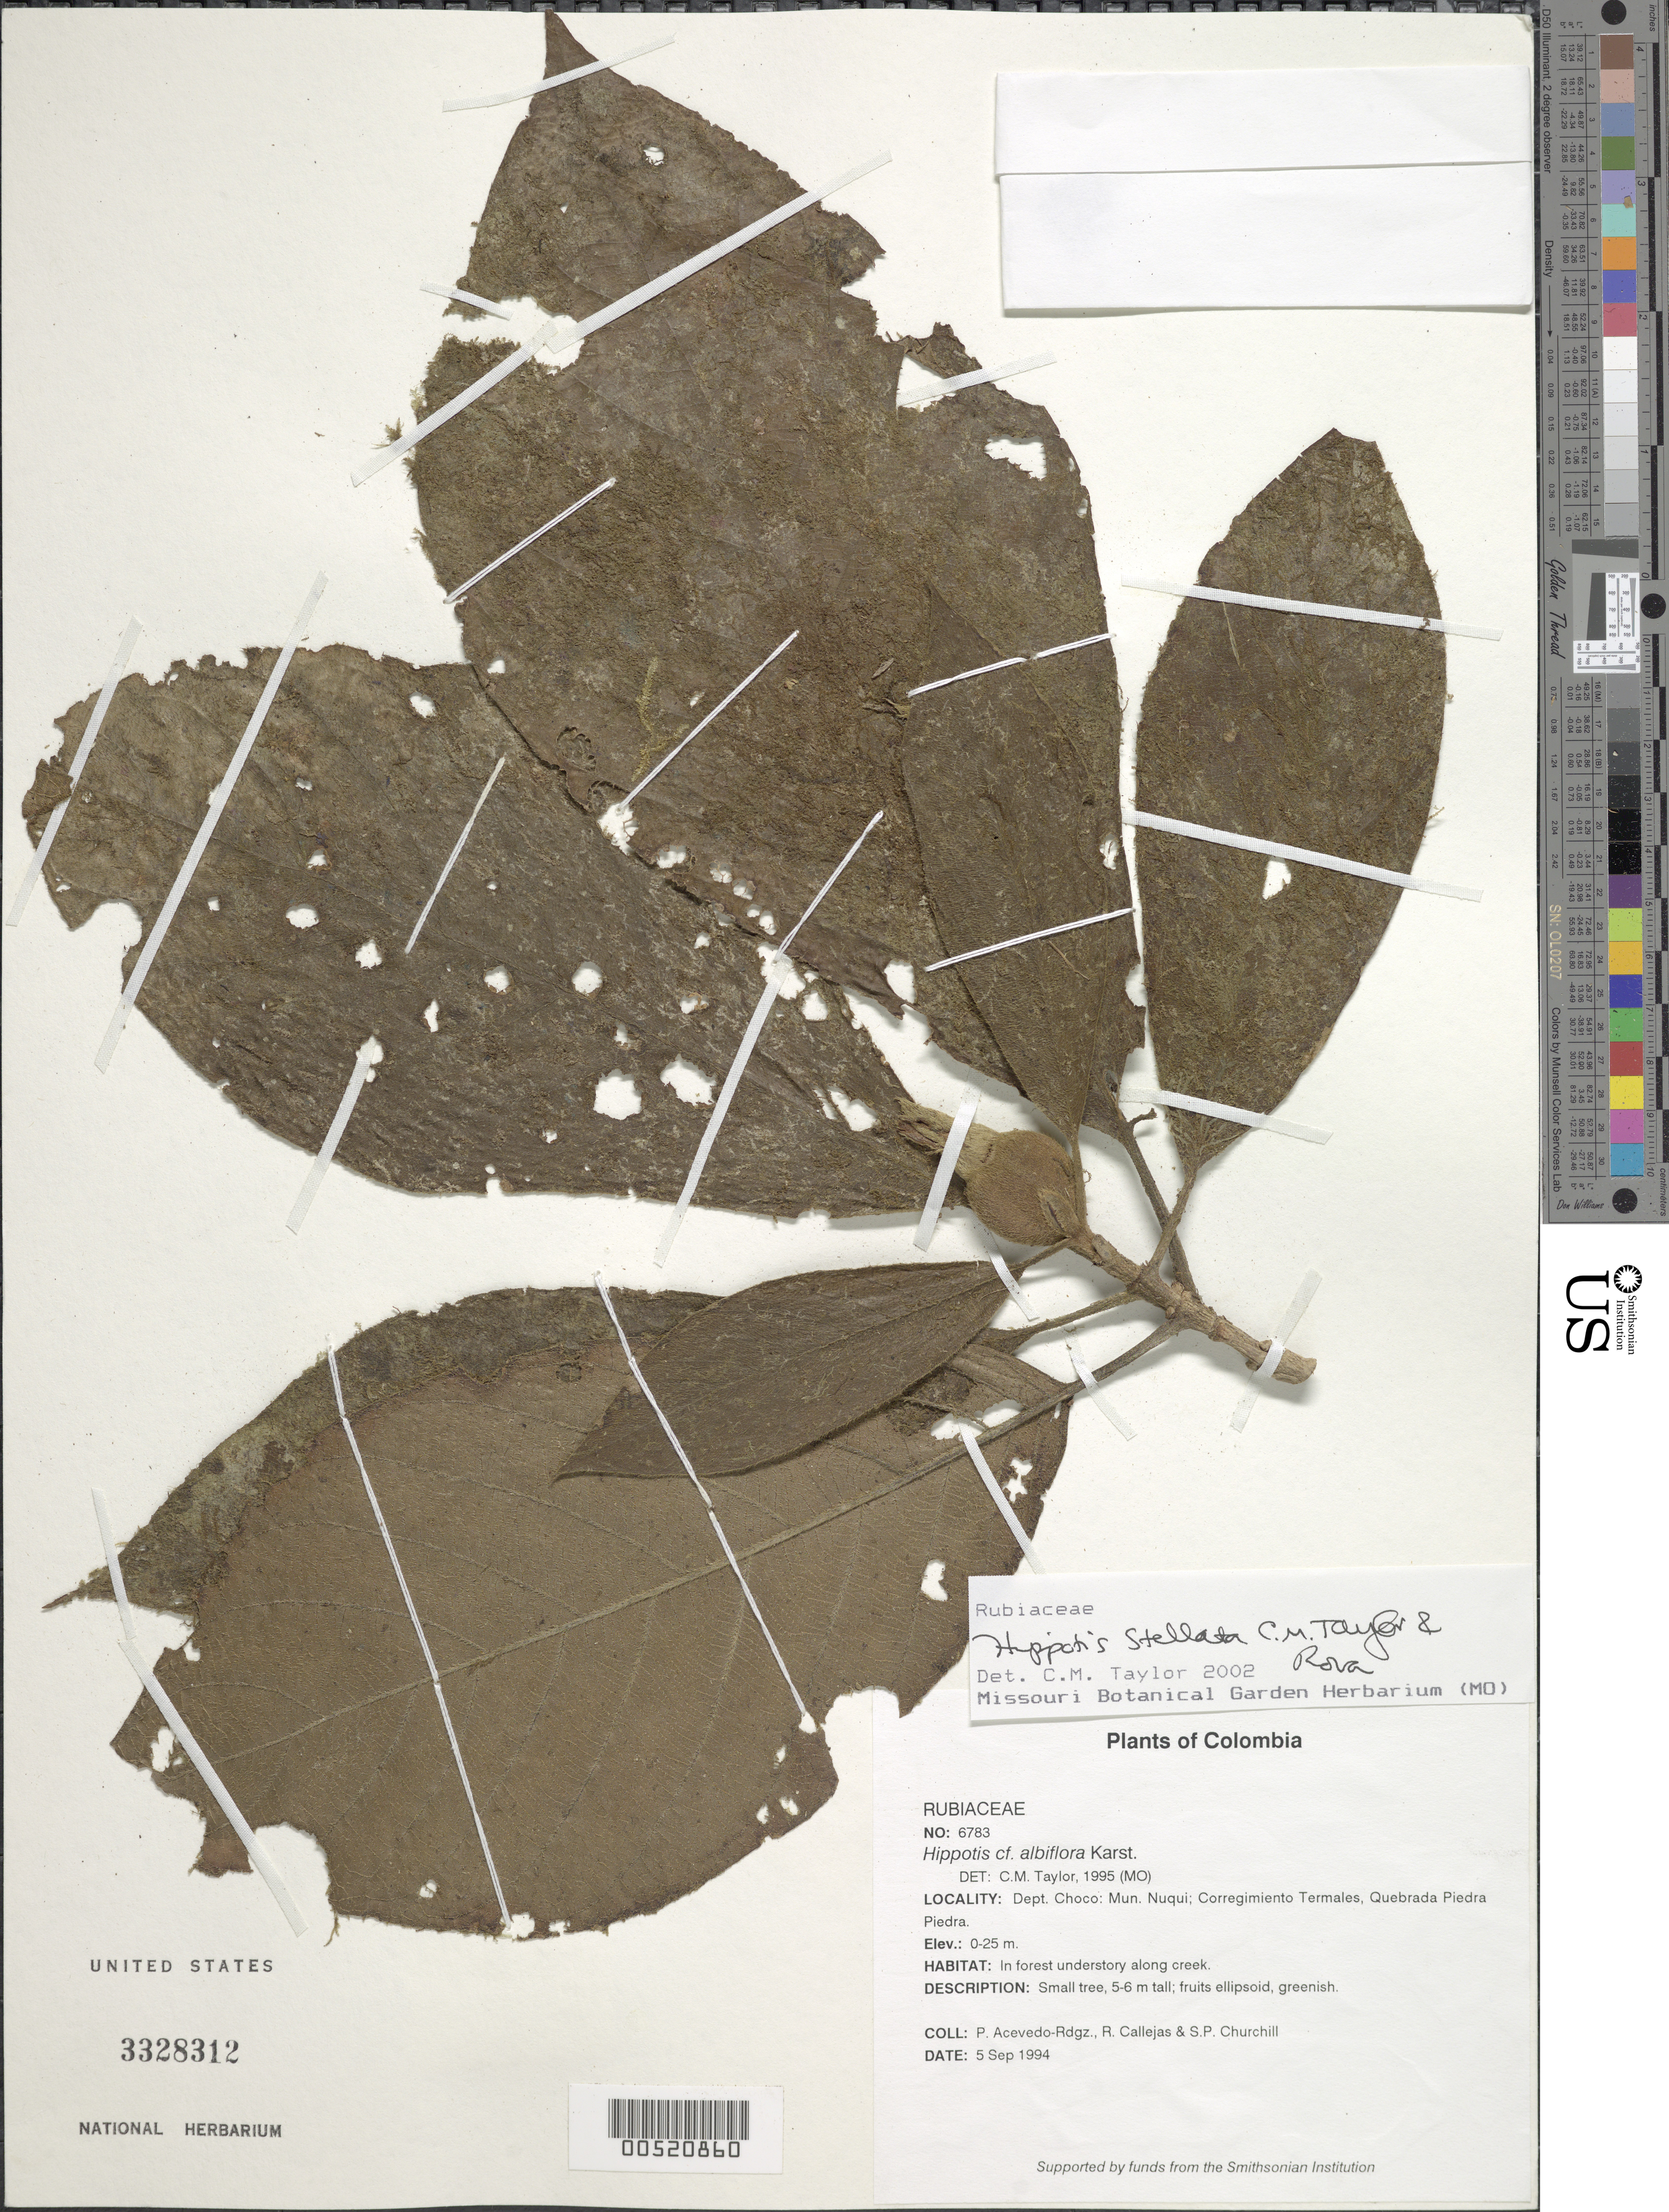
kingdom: Plantae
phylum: Tracheophyta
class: Magnoliopsida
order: Gentianales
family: Rubiaceae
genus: Hippotis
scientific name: Hippotis stellata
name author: C.M. Taylor & Rova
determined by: Taylor, Charlotte M.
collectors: P. Acevedo-Rodr., R. Callejas & S. Churchill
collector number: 6783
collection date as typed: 05 Sep 1994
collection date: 1994-09-05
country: Colombia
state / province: Chocó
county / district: Nuqui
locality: Depart. Choco; Mun. Nuqui; Corregimiento Termales. Quebrada Piedra Piedra.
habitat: In forest understory along creek.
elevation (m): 0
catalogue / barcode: US 3328312